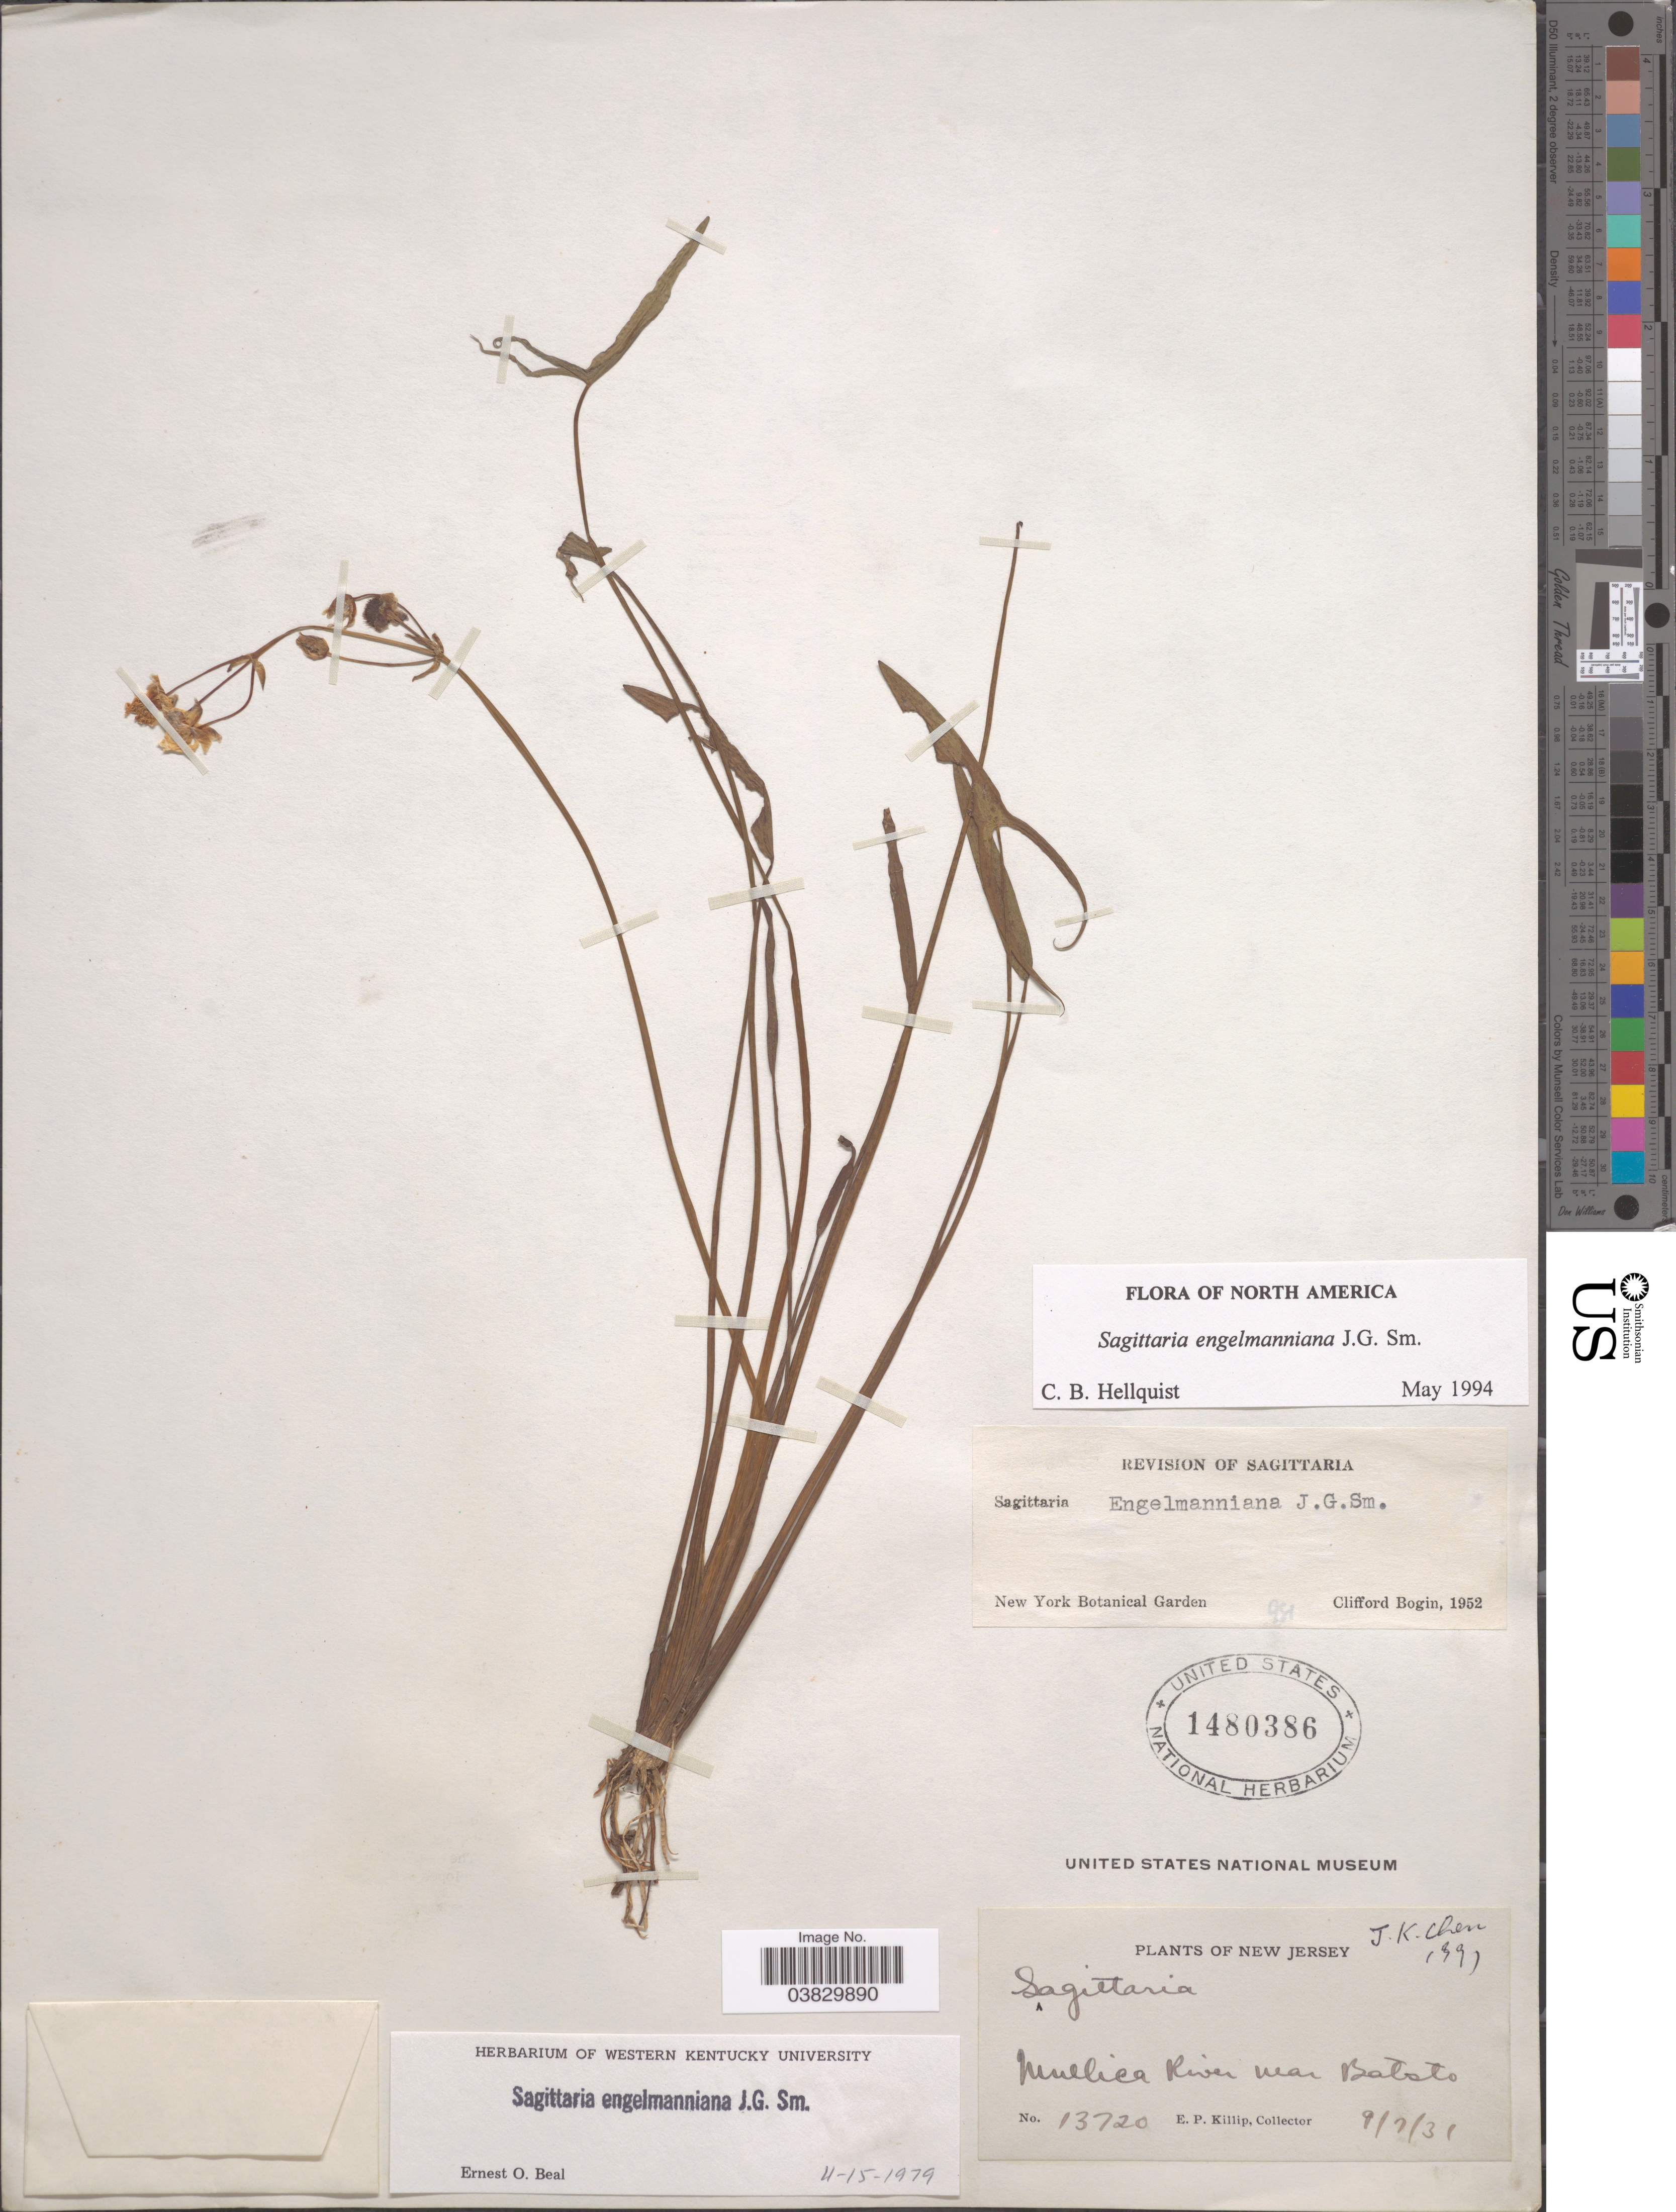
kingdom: Plantae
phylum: Tracheophyta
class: Liliopsida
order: Alismatales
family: Alismataceae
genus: Sagittaria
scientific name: Sagittaria engelmanniana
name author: J.G. Sm.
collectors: E. P. Killip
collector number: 13720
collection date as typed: Transcribed d/m/y: 7/9/31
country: United States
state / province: New Jersey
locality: Mullica River near Batsto.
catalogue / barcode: US 1480386